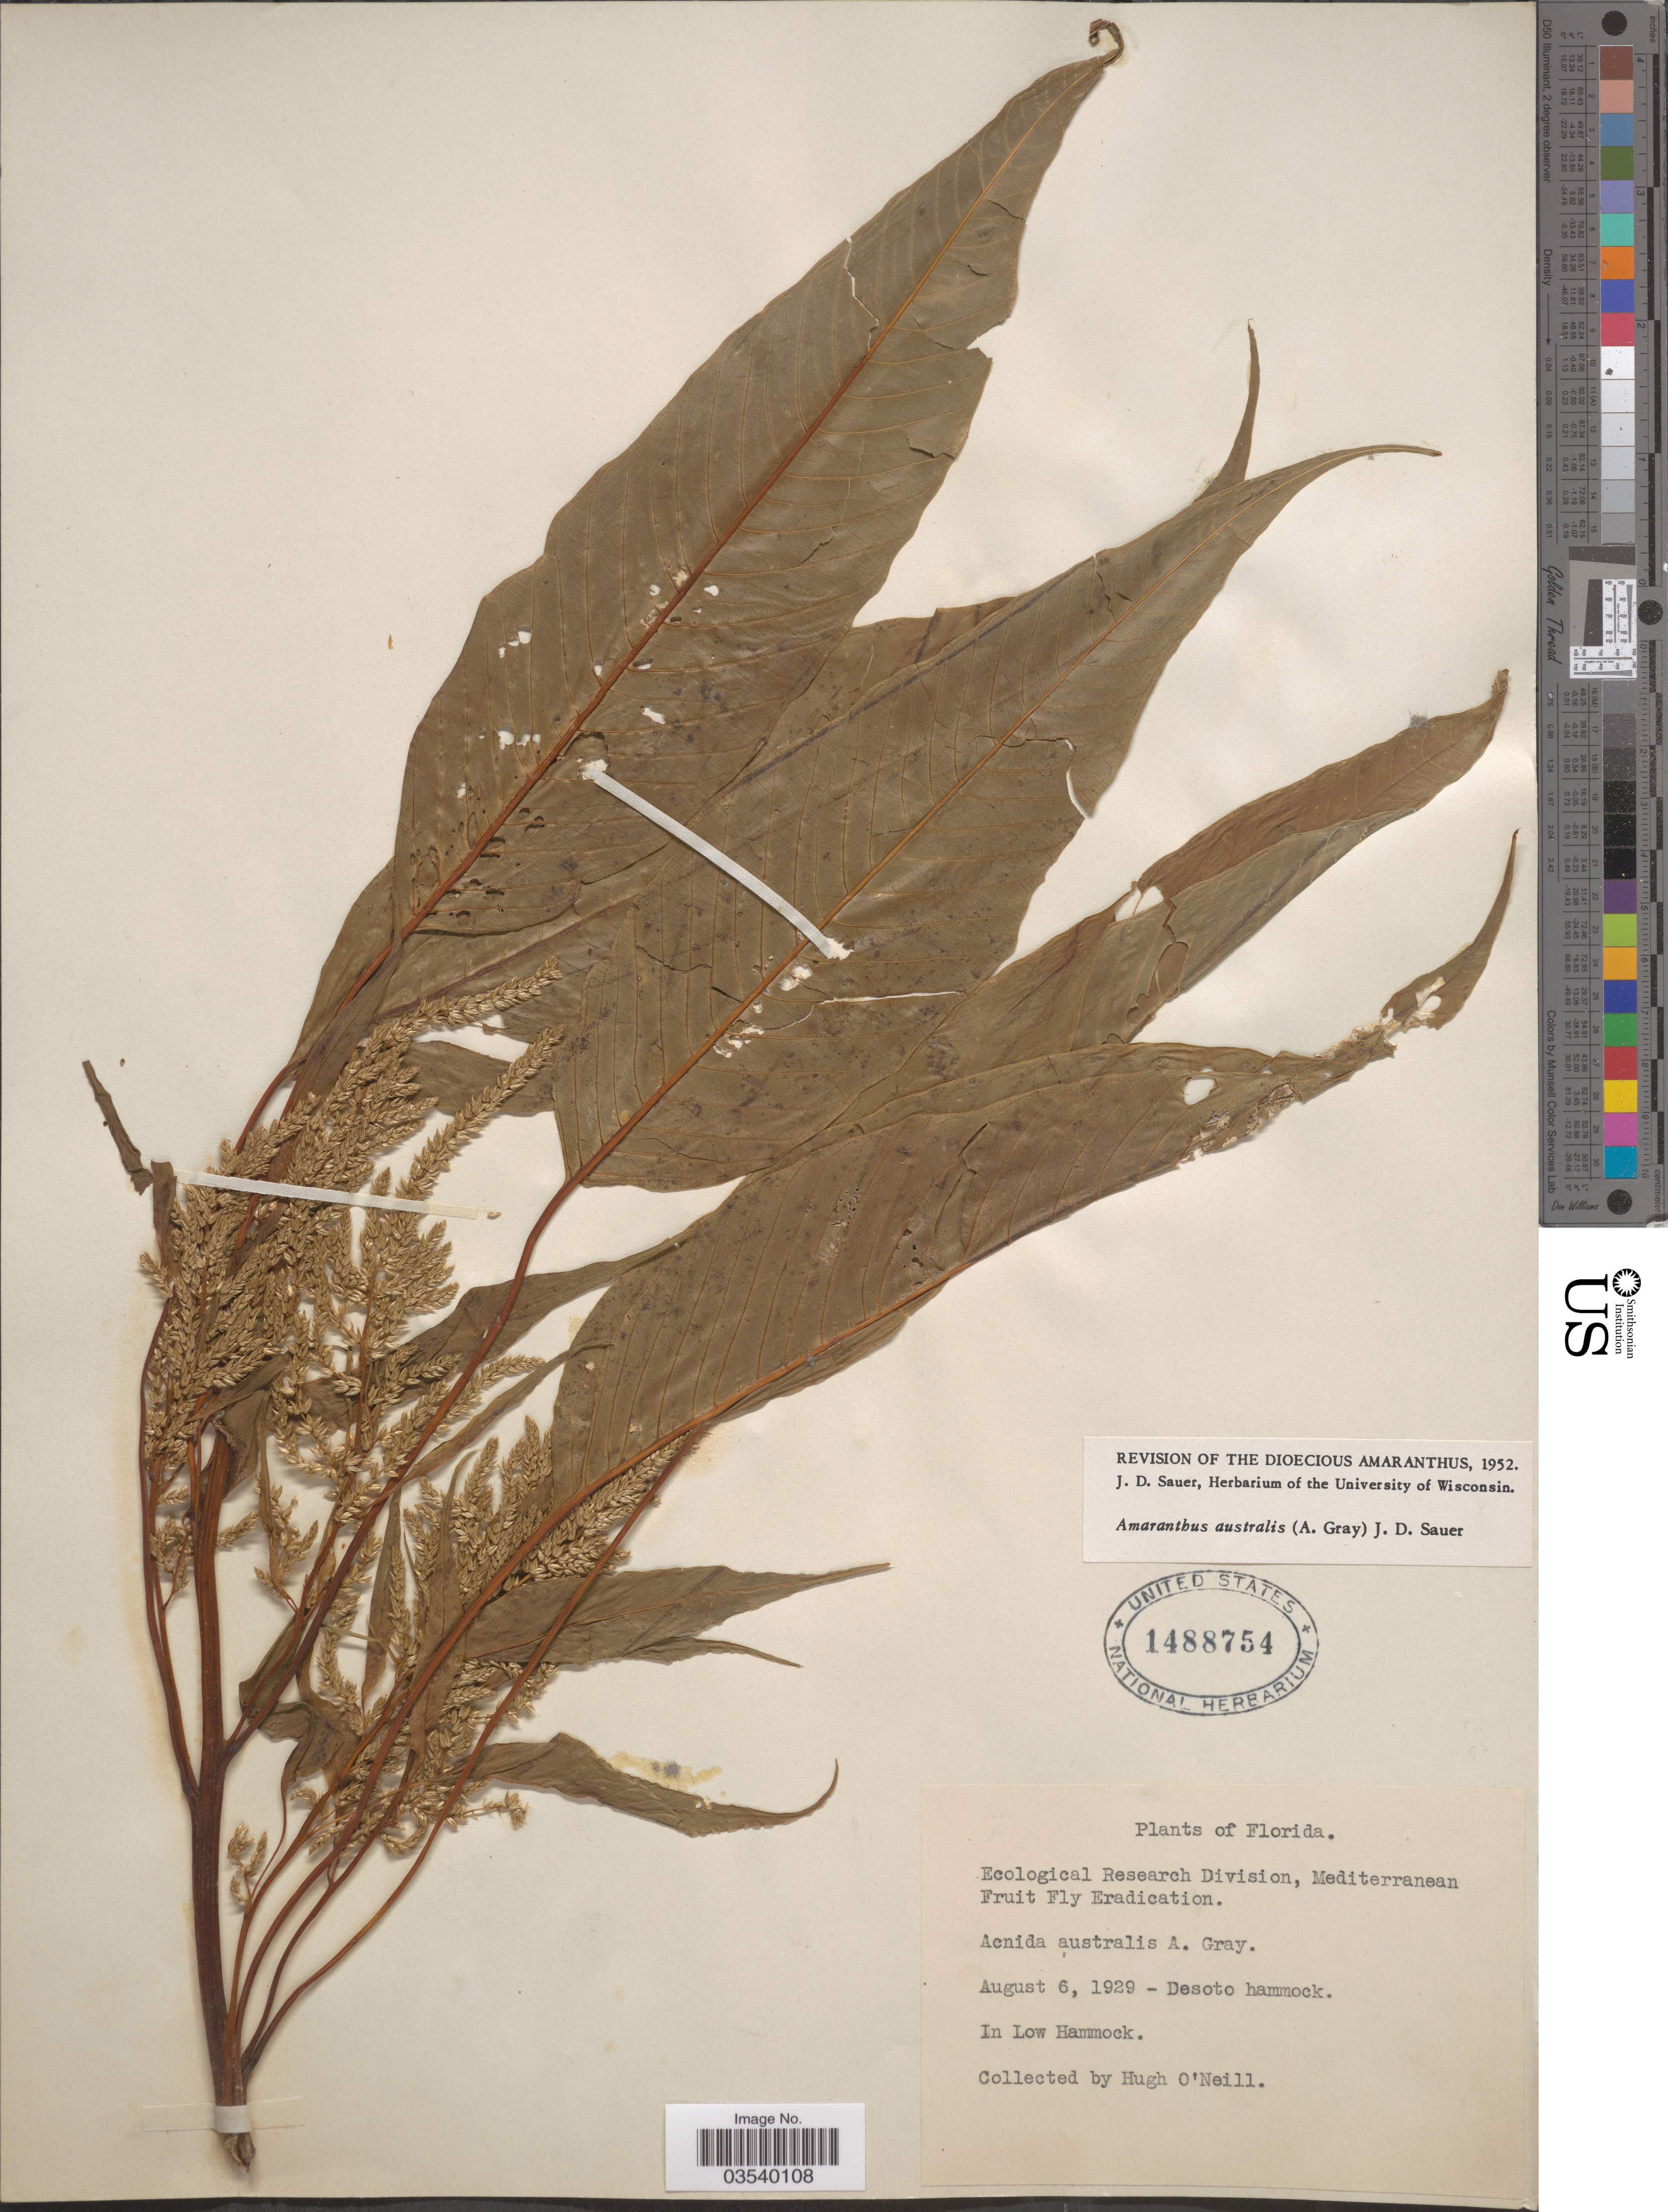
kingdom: Plantae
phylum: Tracheophyta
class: Magnoliopsida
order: Caryophyllales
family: Amaranthaceae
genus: Amaranthus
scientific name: Amaranthus australis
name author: (A. Gray) J.D. Sauer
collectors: H. O'Neill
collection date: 1929-08-06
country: United States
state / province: Florida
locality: Desoto hammock. In Low Hammock.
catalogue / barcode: US 1488754